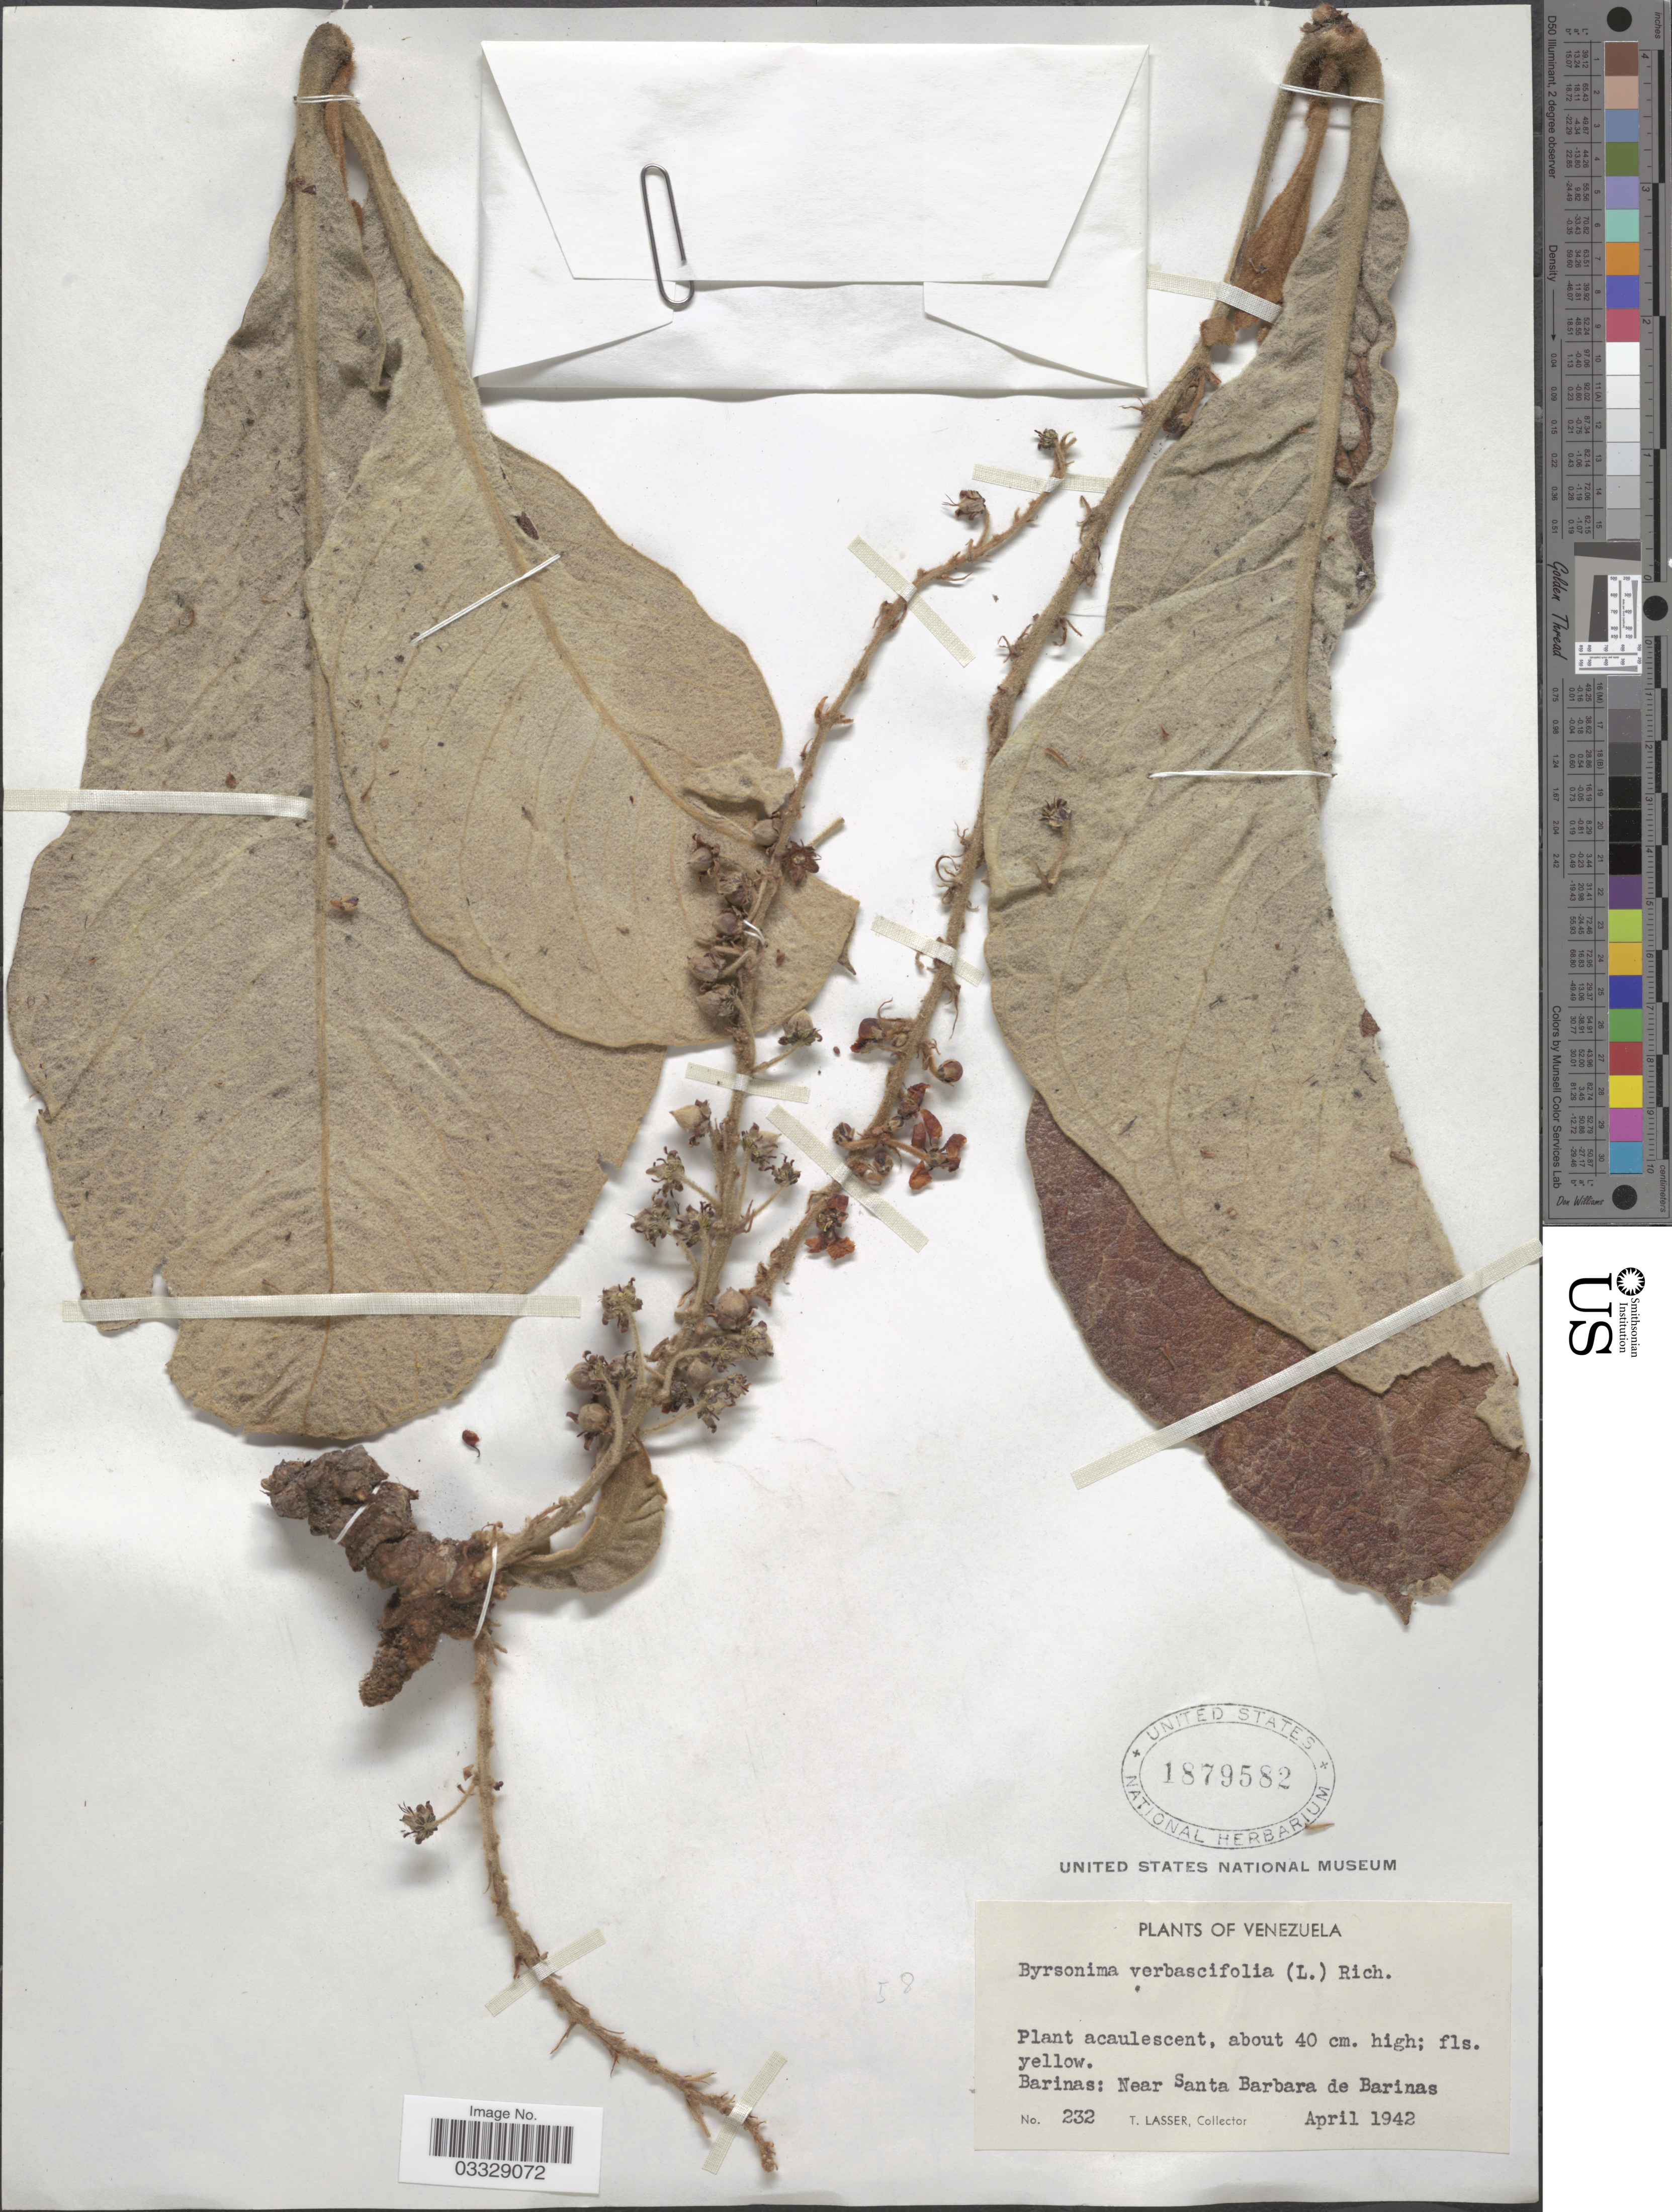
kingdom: Plantae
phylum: Tracheophyta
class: Magnoliopsida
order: Malpighiales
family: Malpighiaceae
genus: Byrsonima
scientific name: Byrsonima verbascifolia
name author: (L.) DC.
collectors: T. Lasser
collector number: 232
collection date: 1942-04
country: Venezuela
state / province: Barinas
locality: Near Santa Barbara de Barinas.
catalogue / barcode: US 1879582